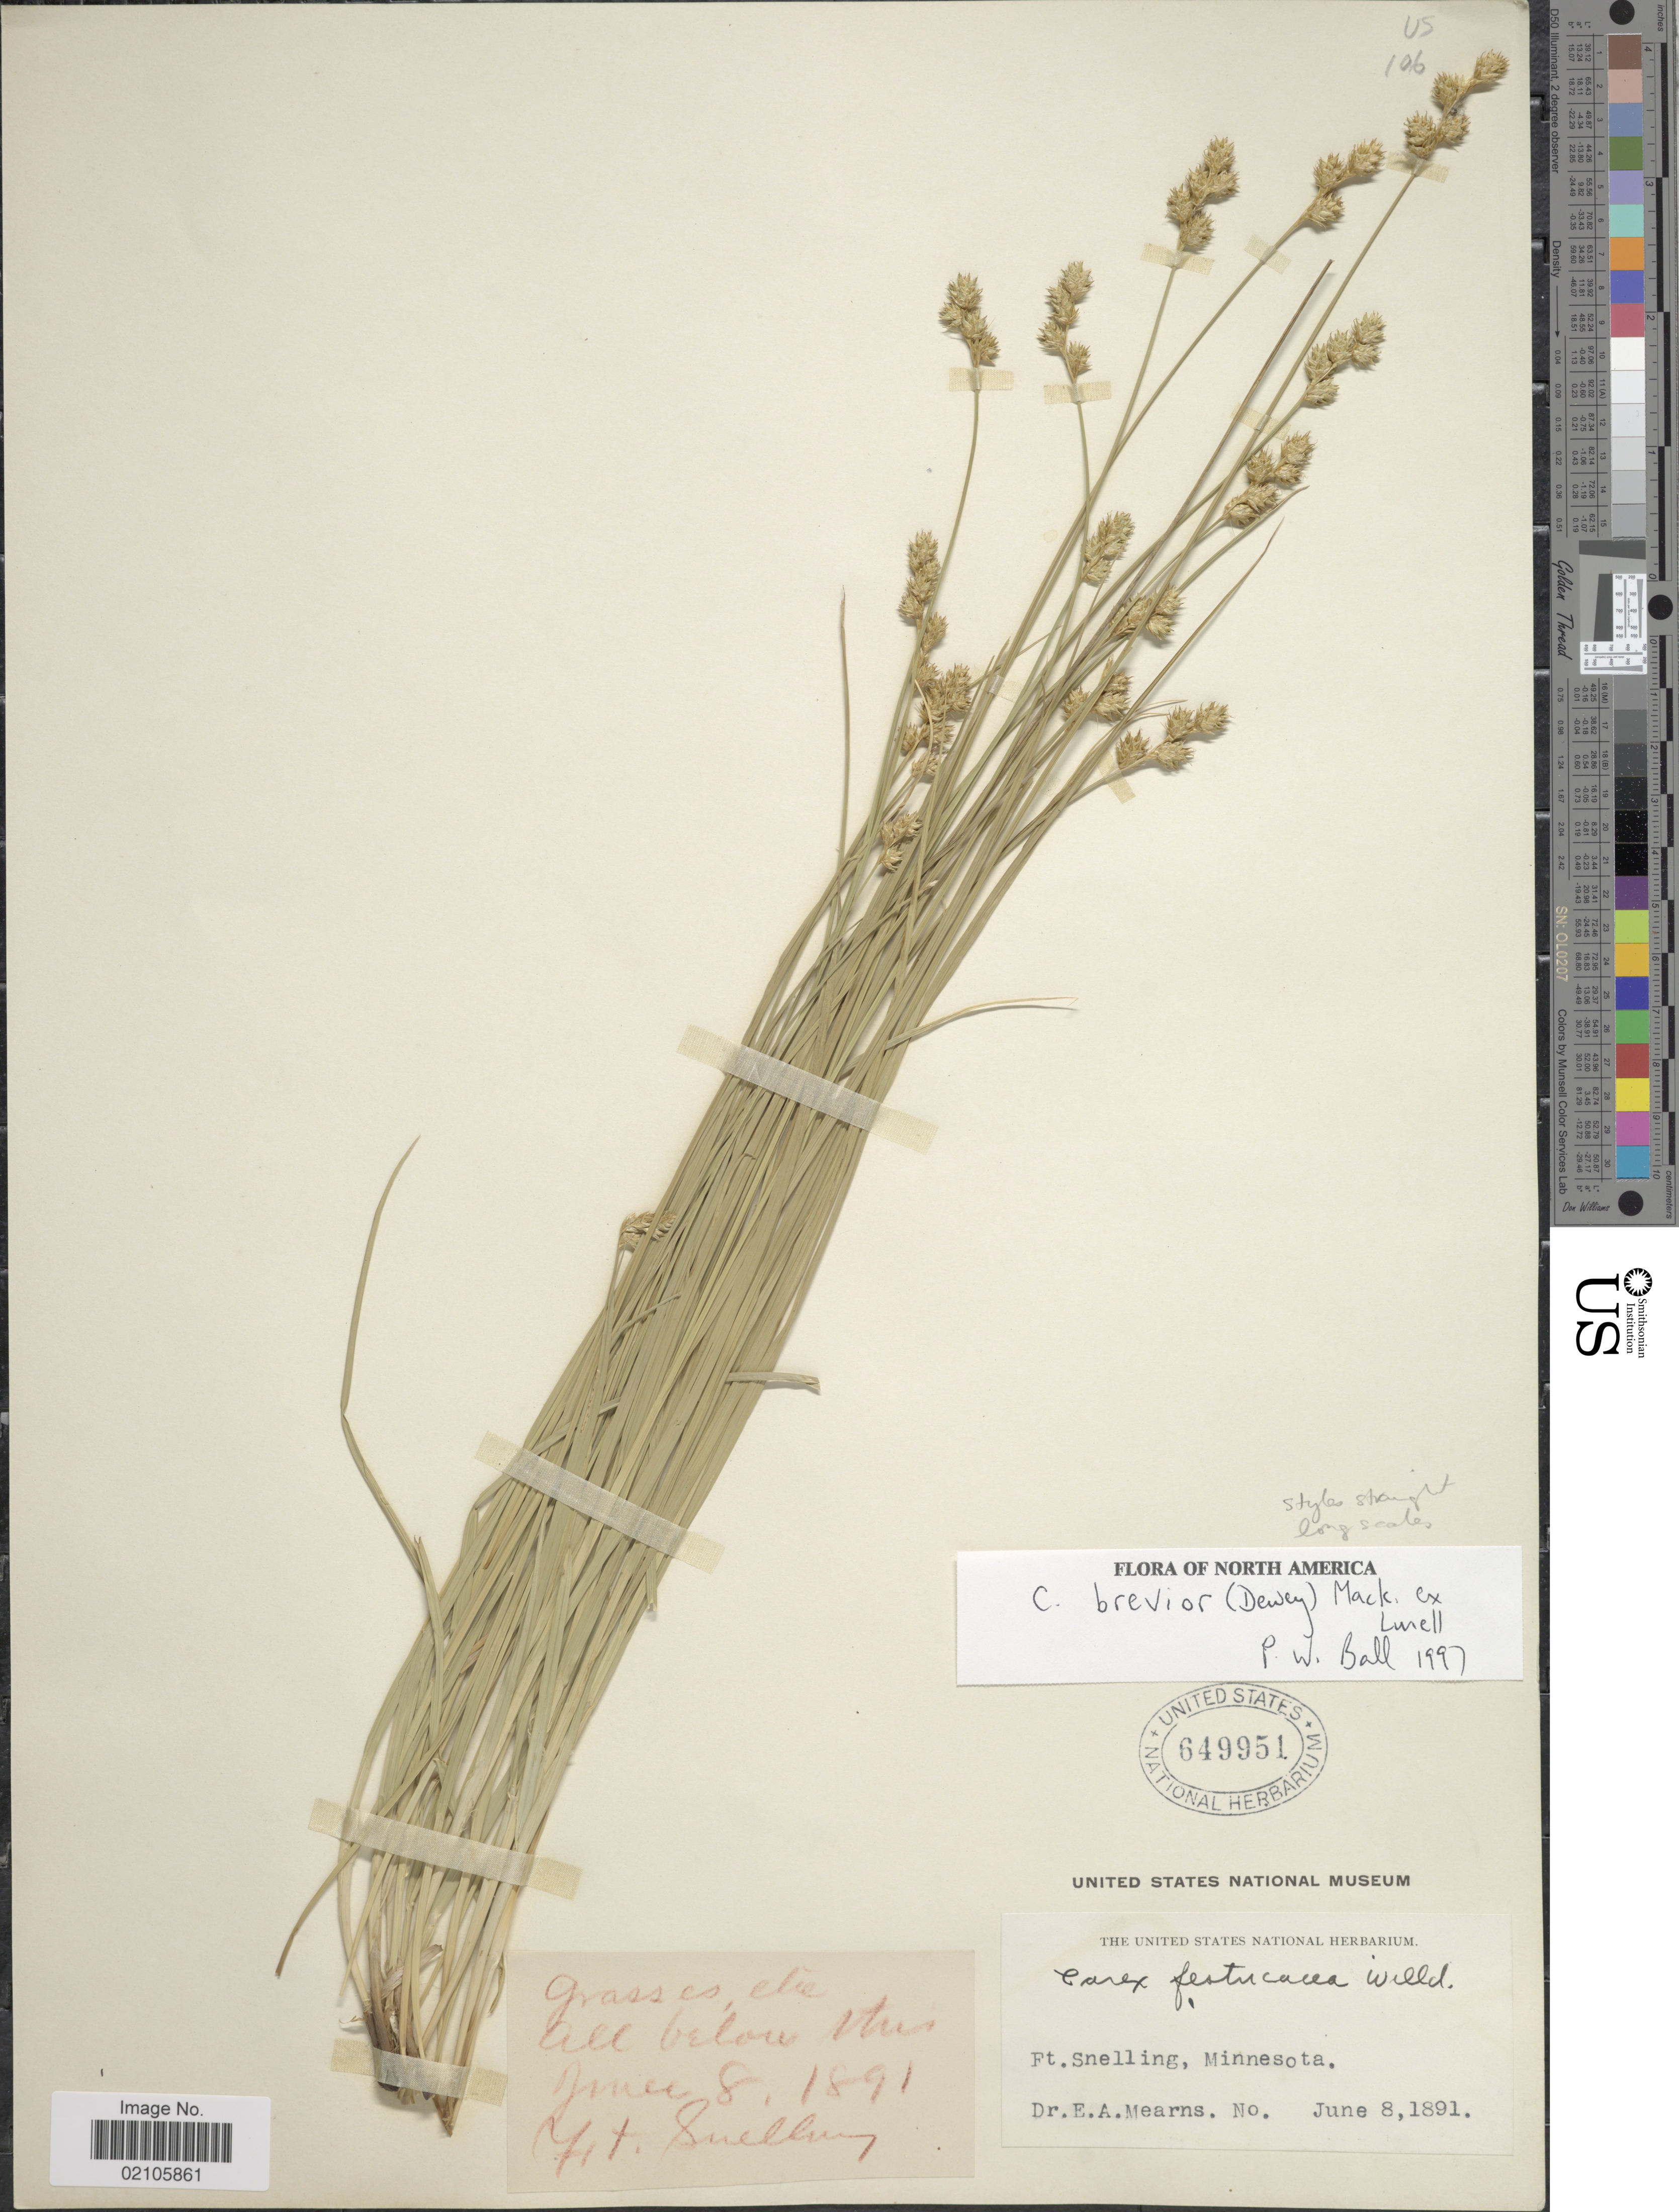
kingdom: Plantae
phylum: Tracheophyta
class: Liliopsida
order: Poales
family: Cyperaceae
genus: Carex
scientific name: Carex brevior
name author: (Dewey) Mack. ex Lunell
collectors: E. A. Mearns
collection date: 1891-06-08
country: United States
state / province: Minnesota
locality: Ft. Snelling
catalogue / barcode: US 649951